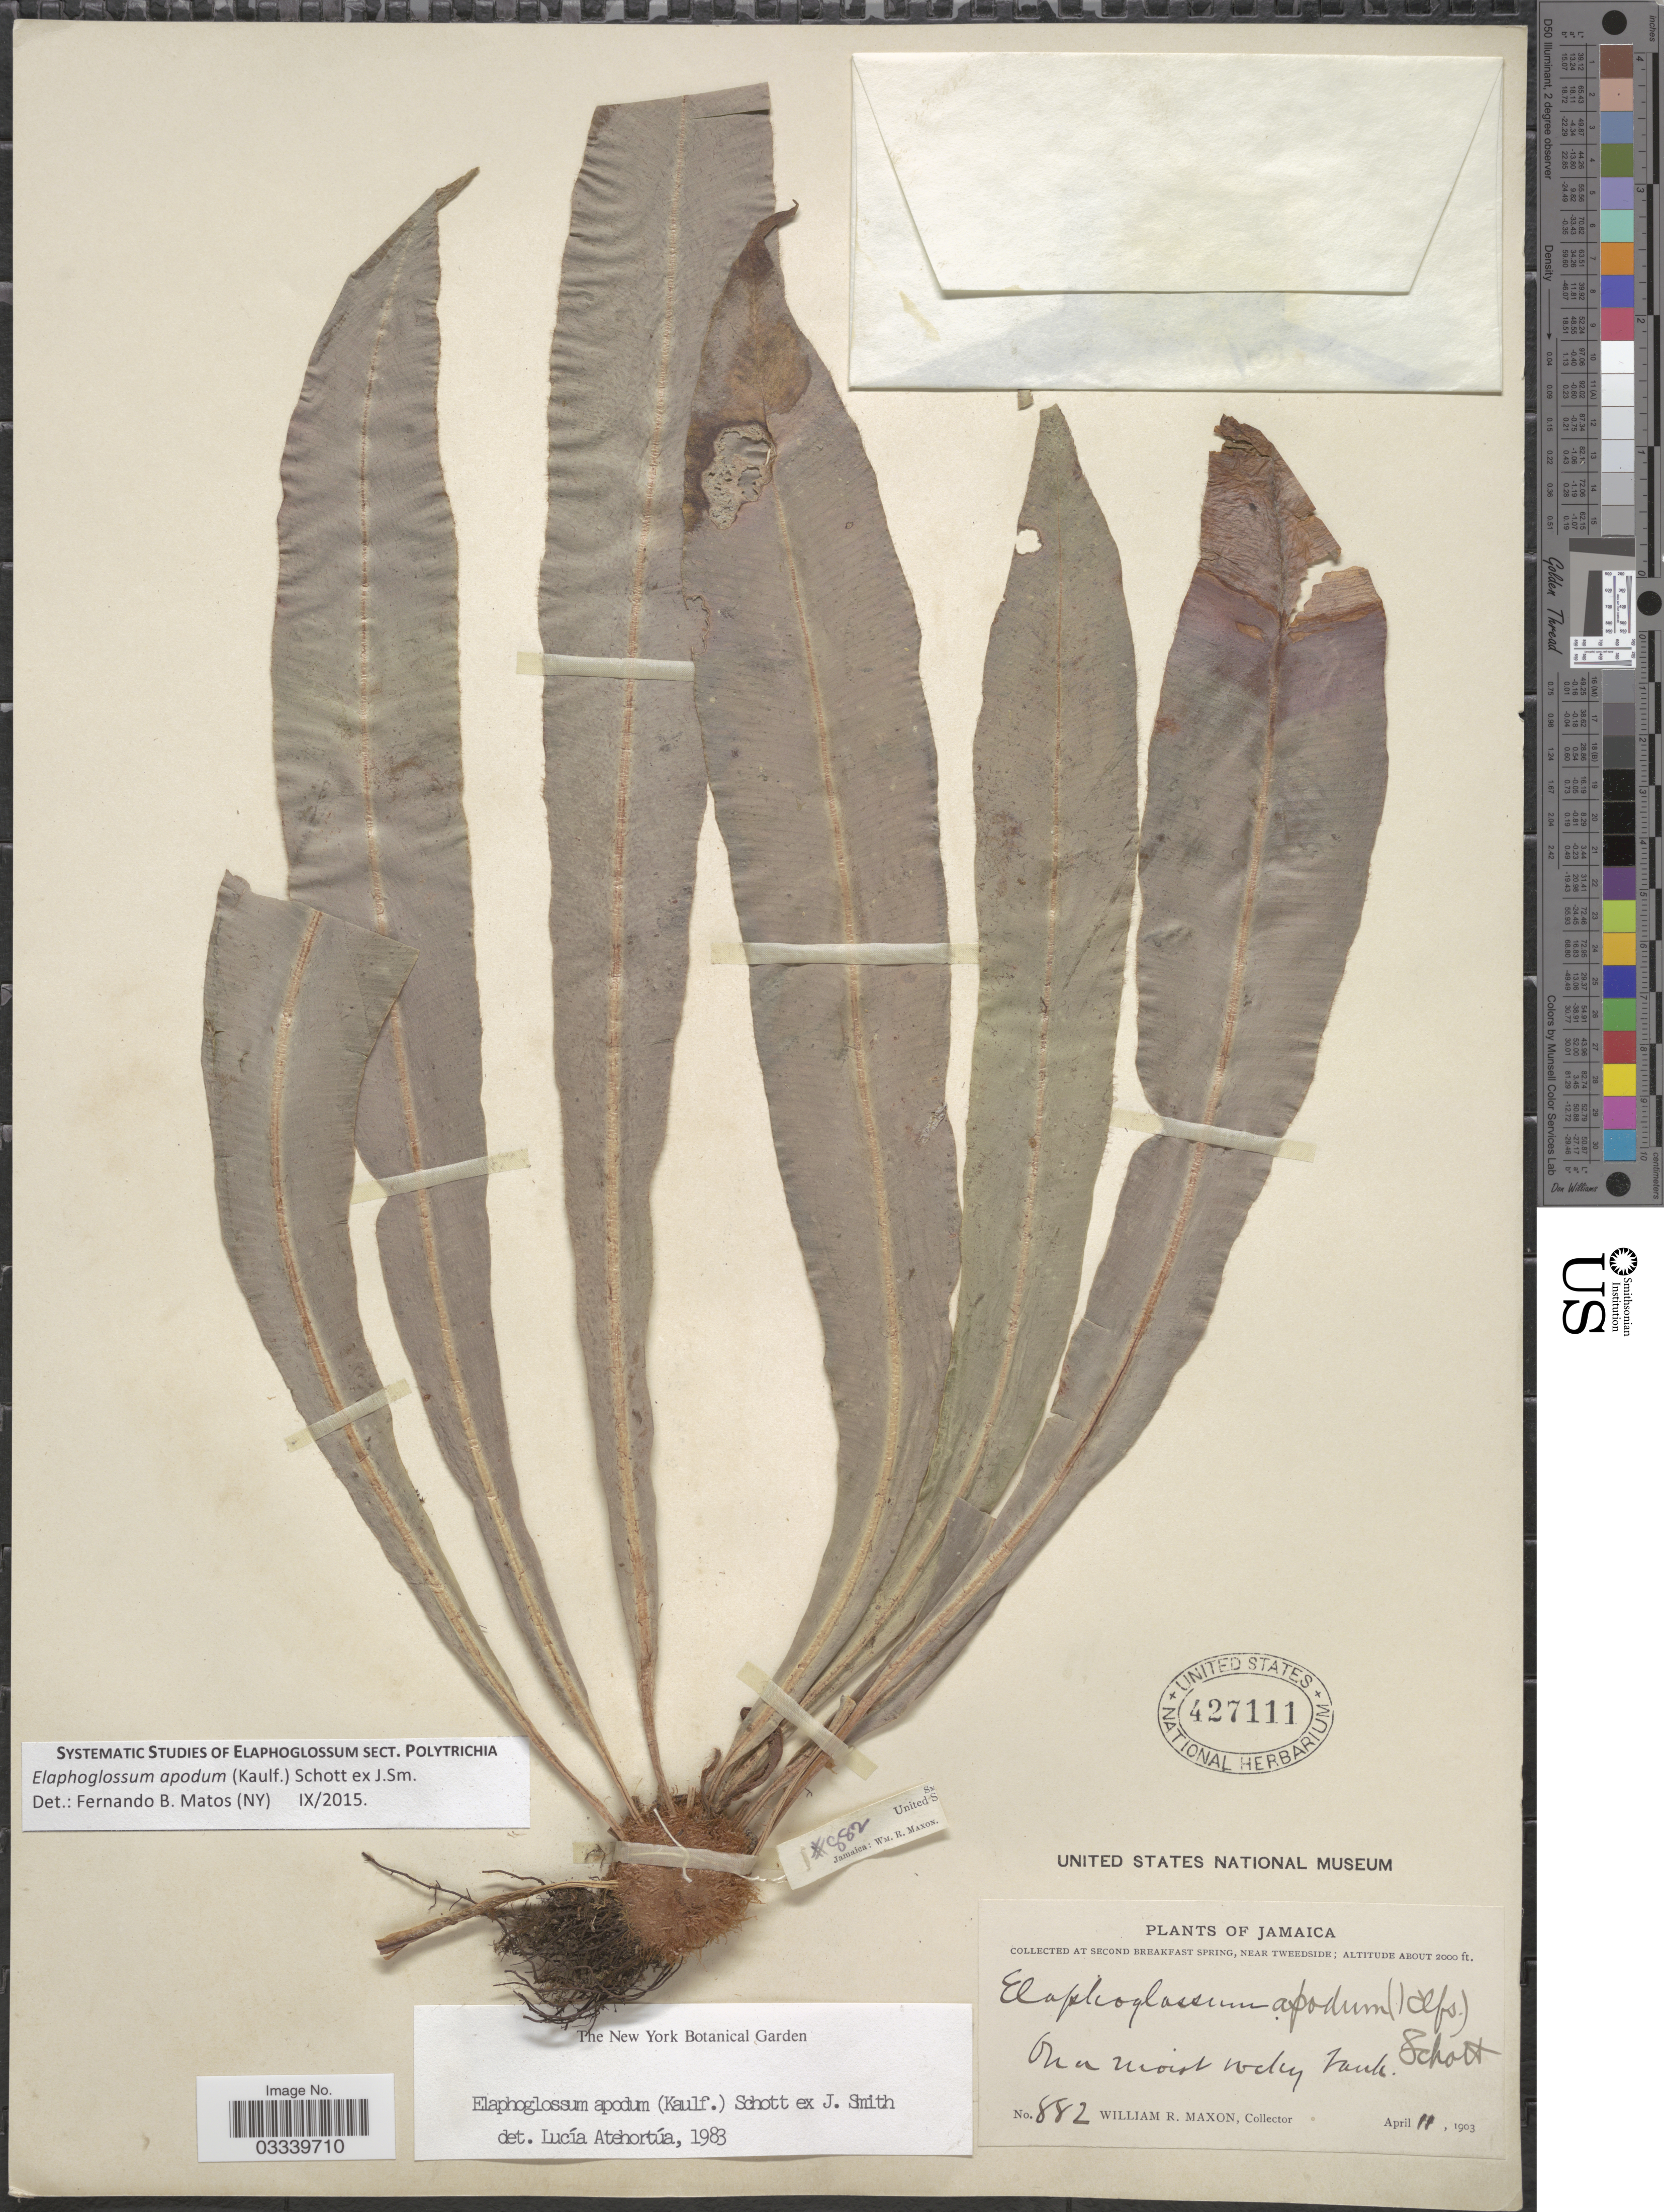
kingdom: Plantae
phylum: Tracheophyta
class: Polypodiopsida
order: Polypodiales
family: Dryopteridaceae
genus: Elaphoglossum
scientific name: Elaphoglossum apodum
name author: (Kaulf.) Schott ex J. Sm.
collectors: W. R. Maxon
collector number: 882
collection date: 1903-04-11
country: Jamaica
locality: Second Breakfast Spring, near Tweedside.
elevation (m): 610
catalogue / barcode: US 427111